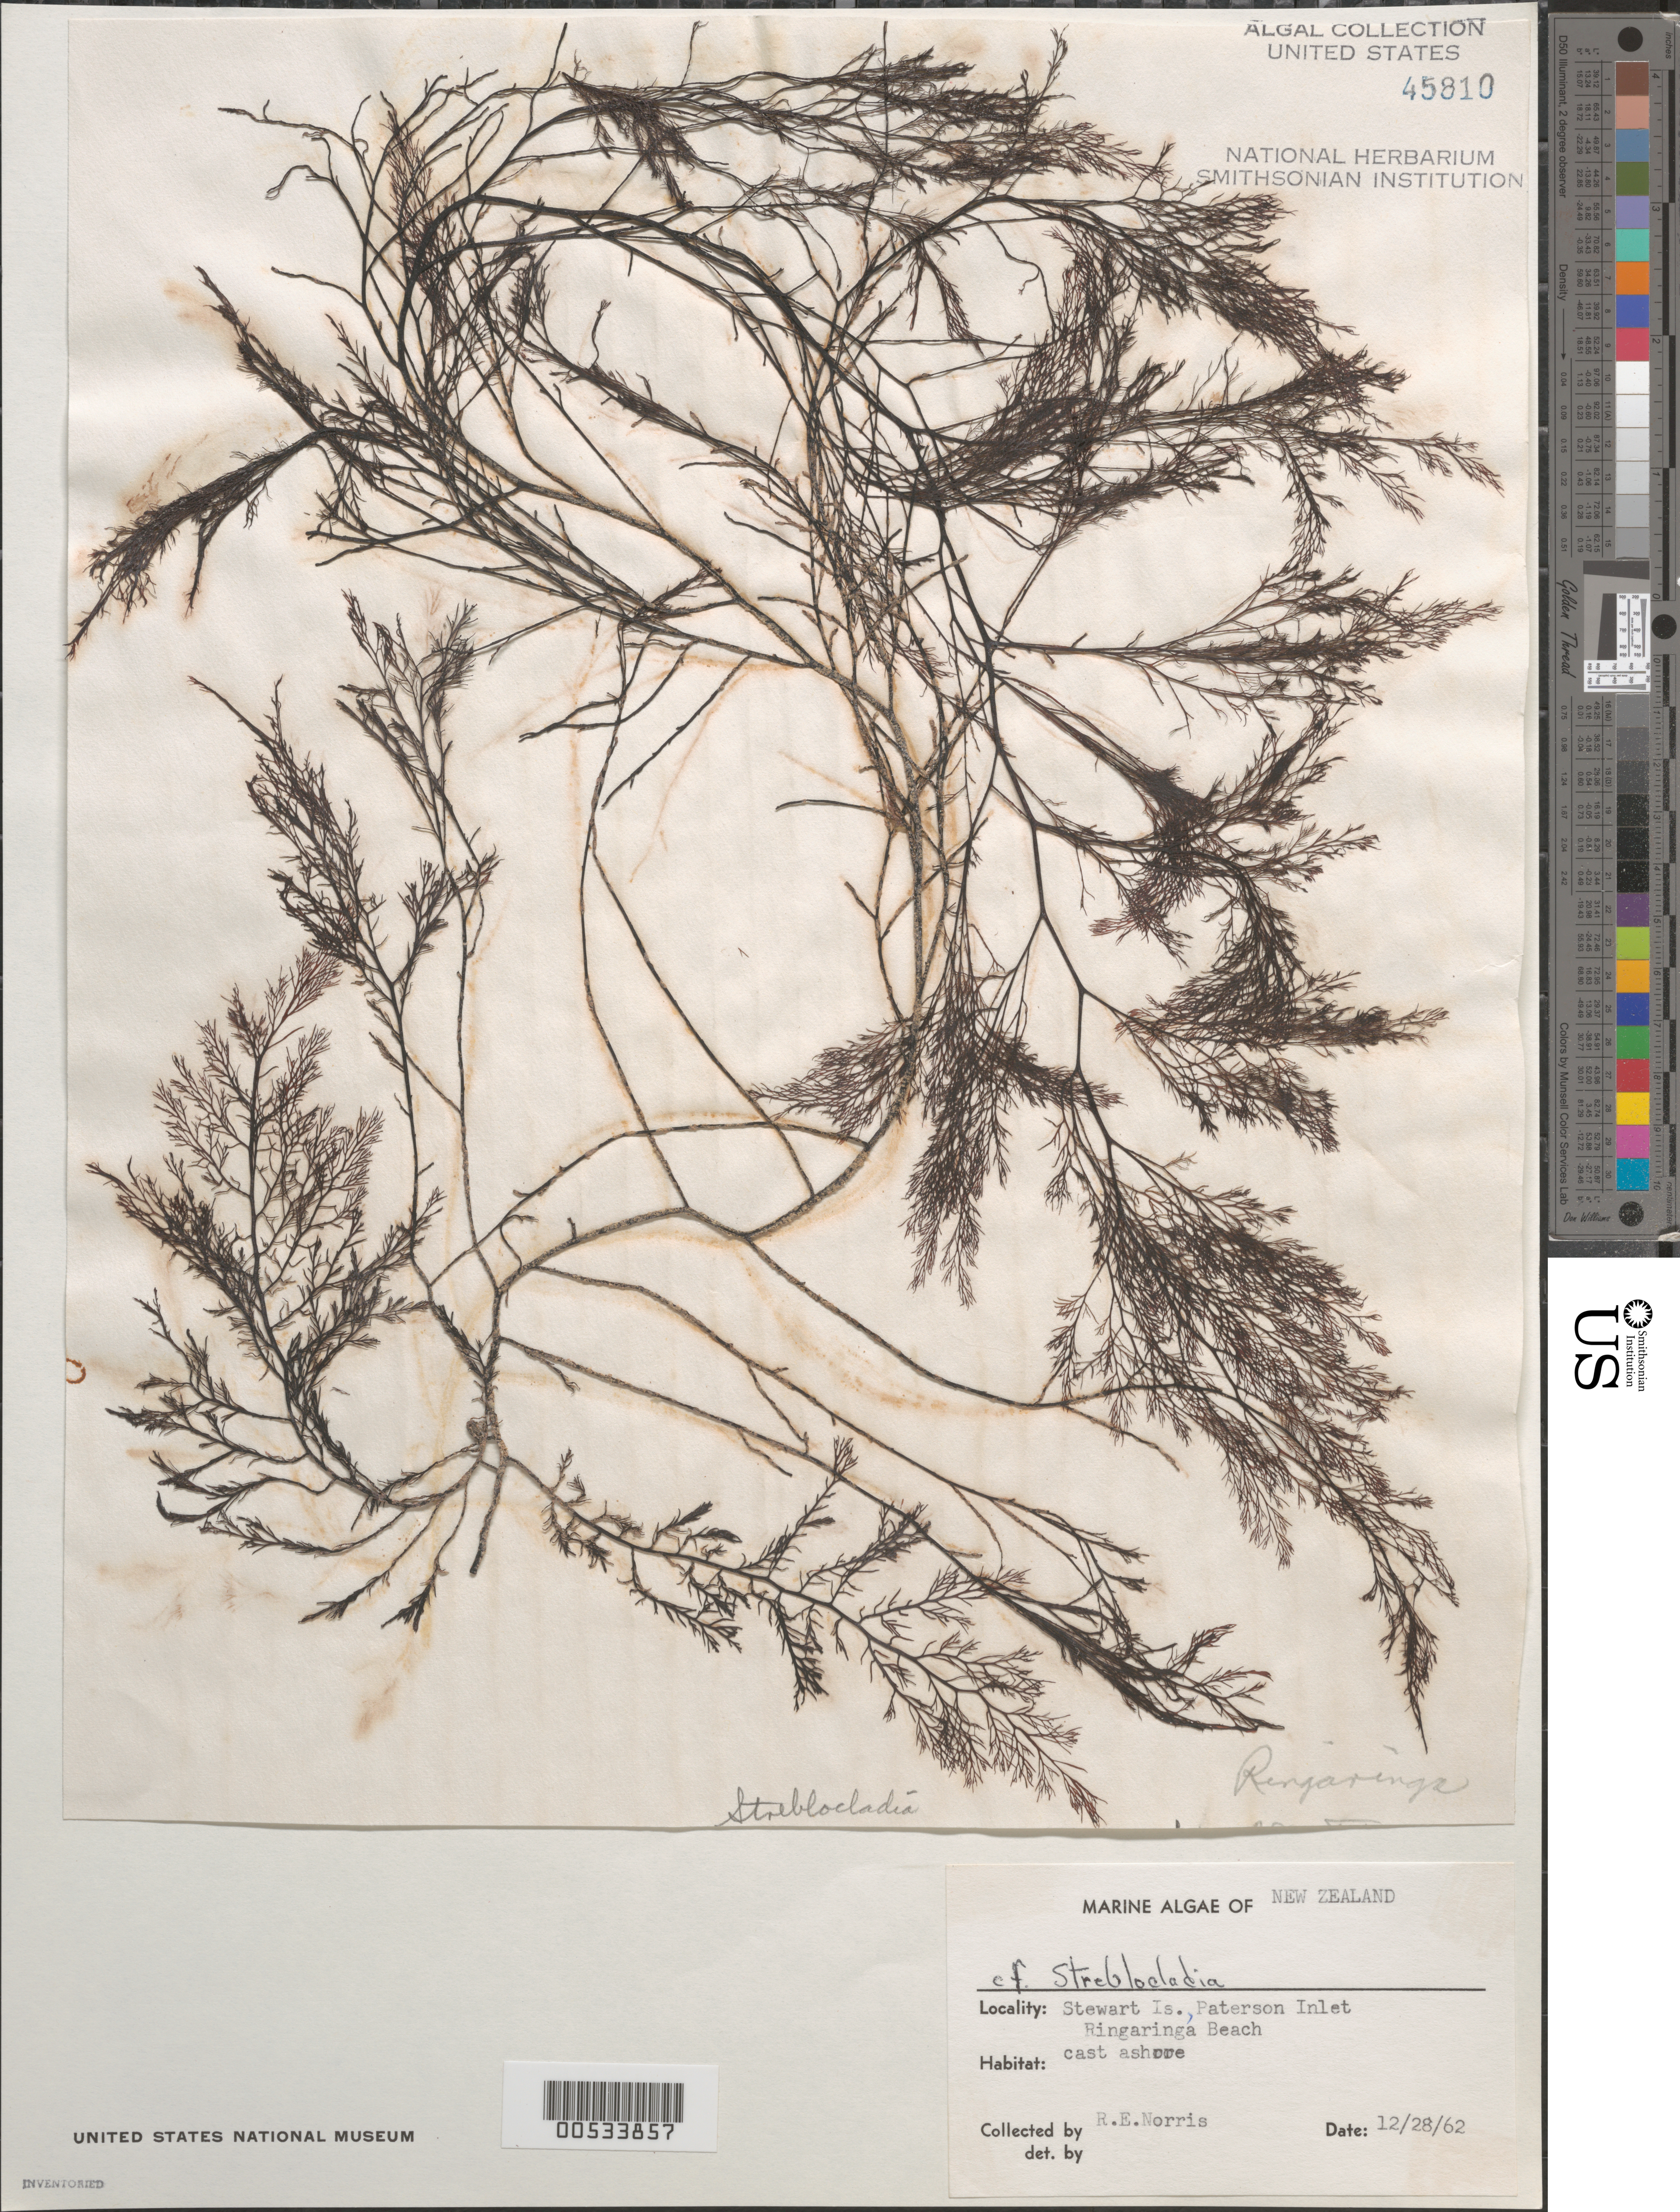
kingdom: Plantae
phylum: Rhodophyta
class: Florideophyceae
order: Ceramiales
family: Rhodomelaceae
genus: Streblocladia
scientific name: Streblocladia sp.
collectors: R. E. Norris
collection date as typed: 28 Dec 1962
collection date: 1962-12-28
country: New Zealand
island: Stewart Island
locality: Ringaringa Beach, Paterson Inlet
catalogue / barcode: US 45810